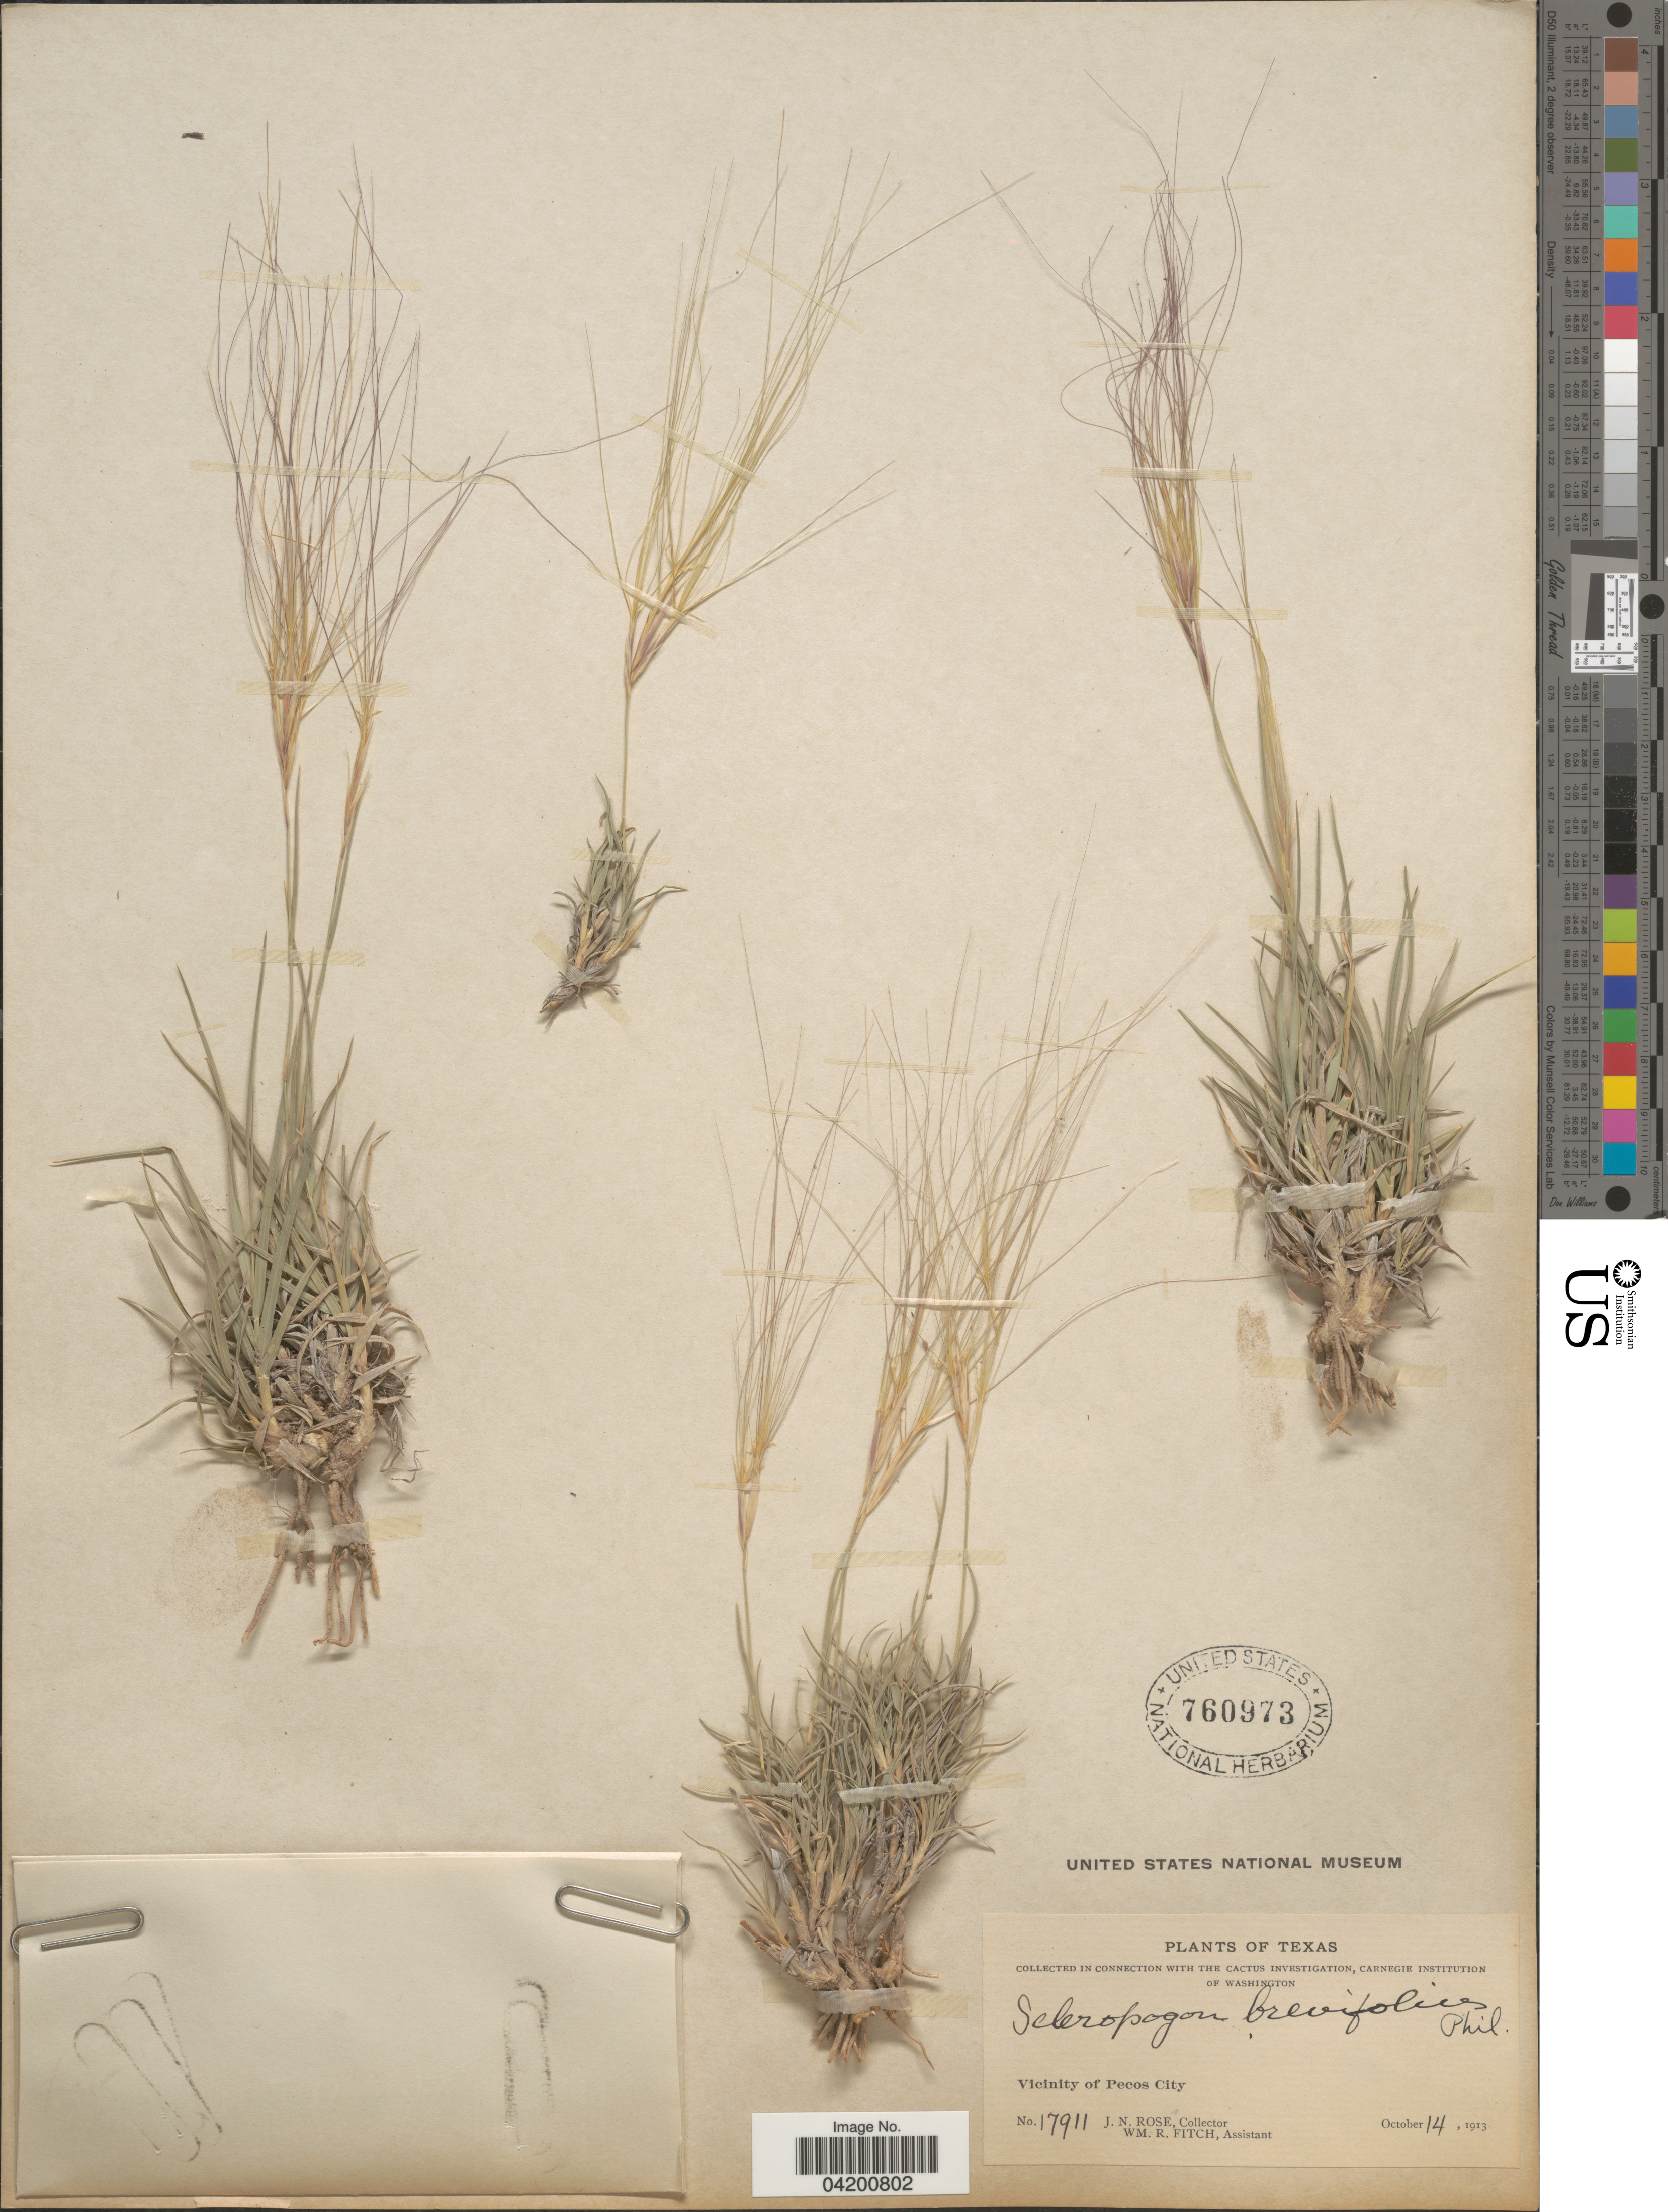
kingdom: Plantae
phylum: Tracheophyta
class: Liliopsida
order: Poales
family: Poaceae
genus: Scleropogon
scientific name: Scleropogon brevifolius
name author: Phil.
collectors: J. N. Rose & W. R. Fitch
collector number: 17911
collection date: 1913-10-14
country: United States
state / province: Texas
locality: Vicinity of Pecos City.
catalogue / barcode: US 760973